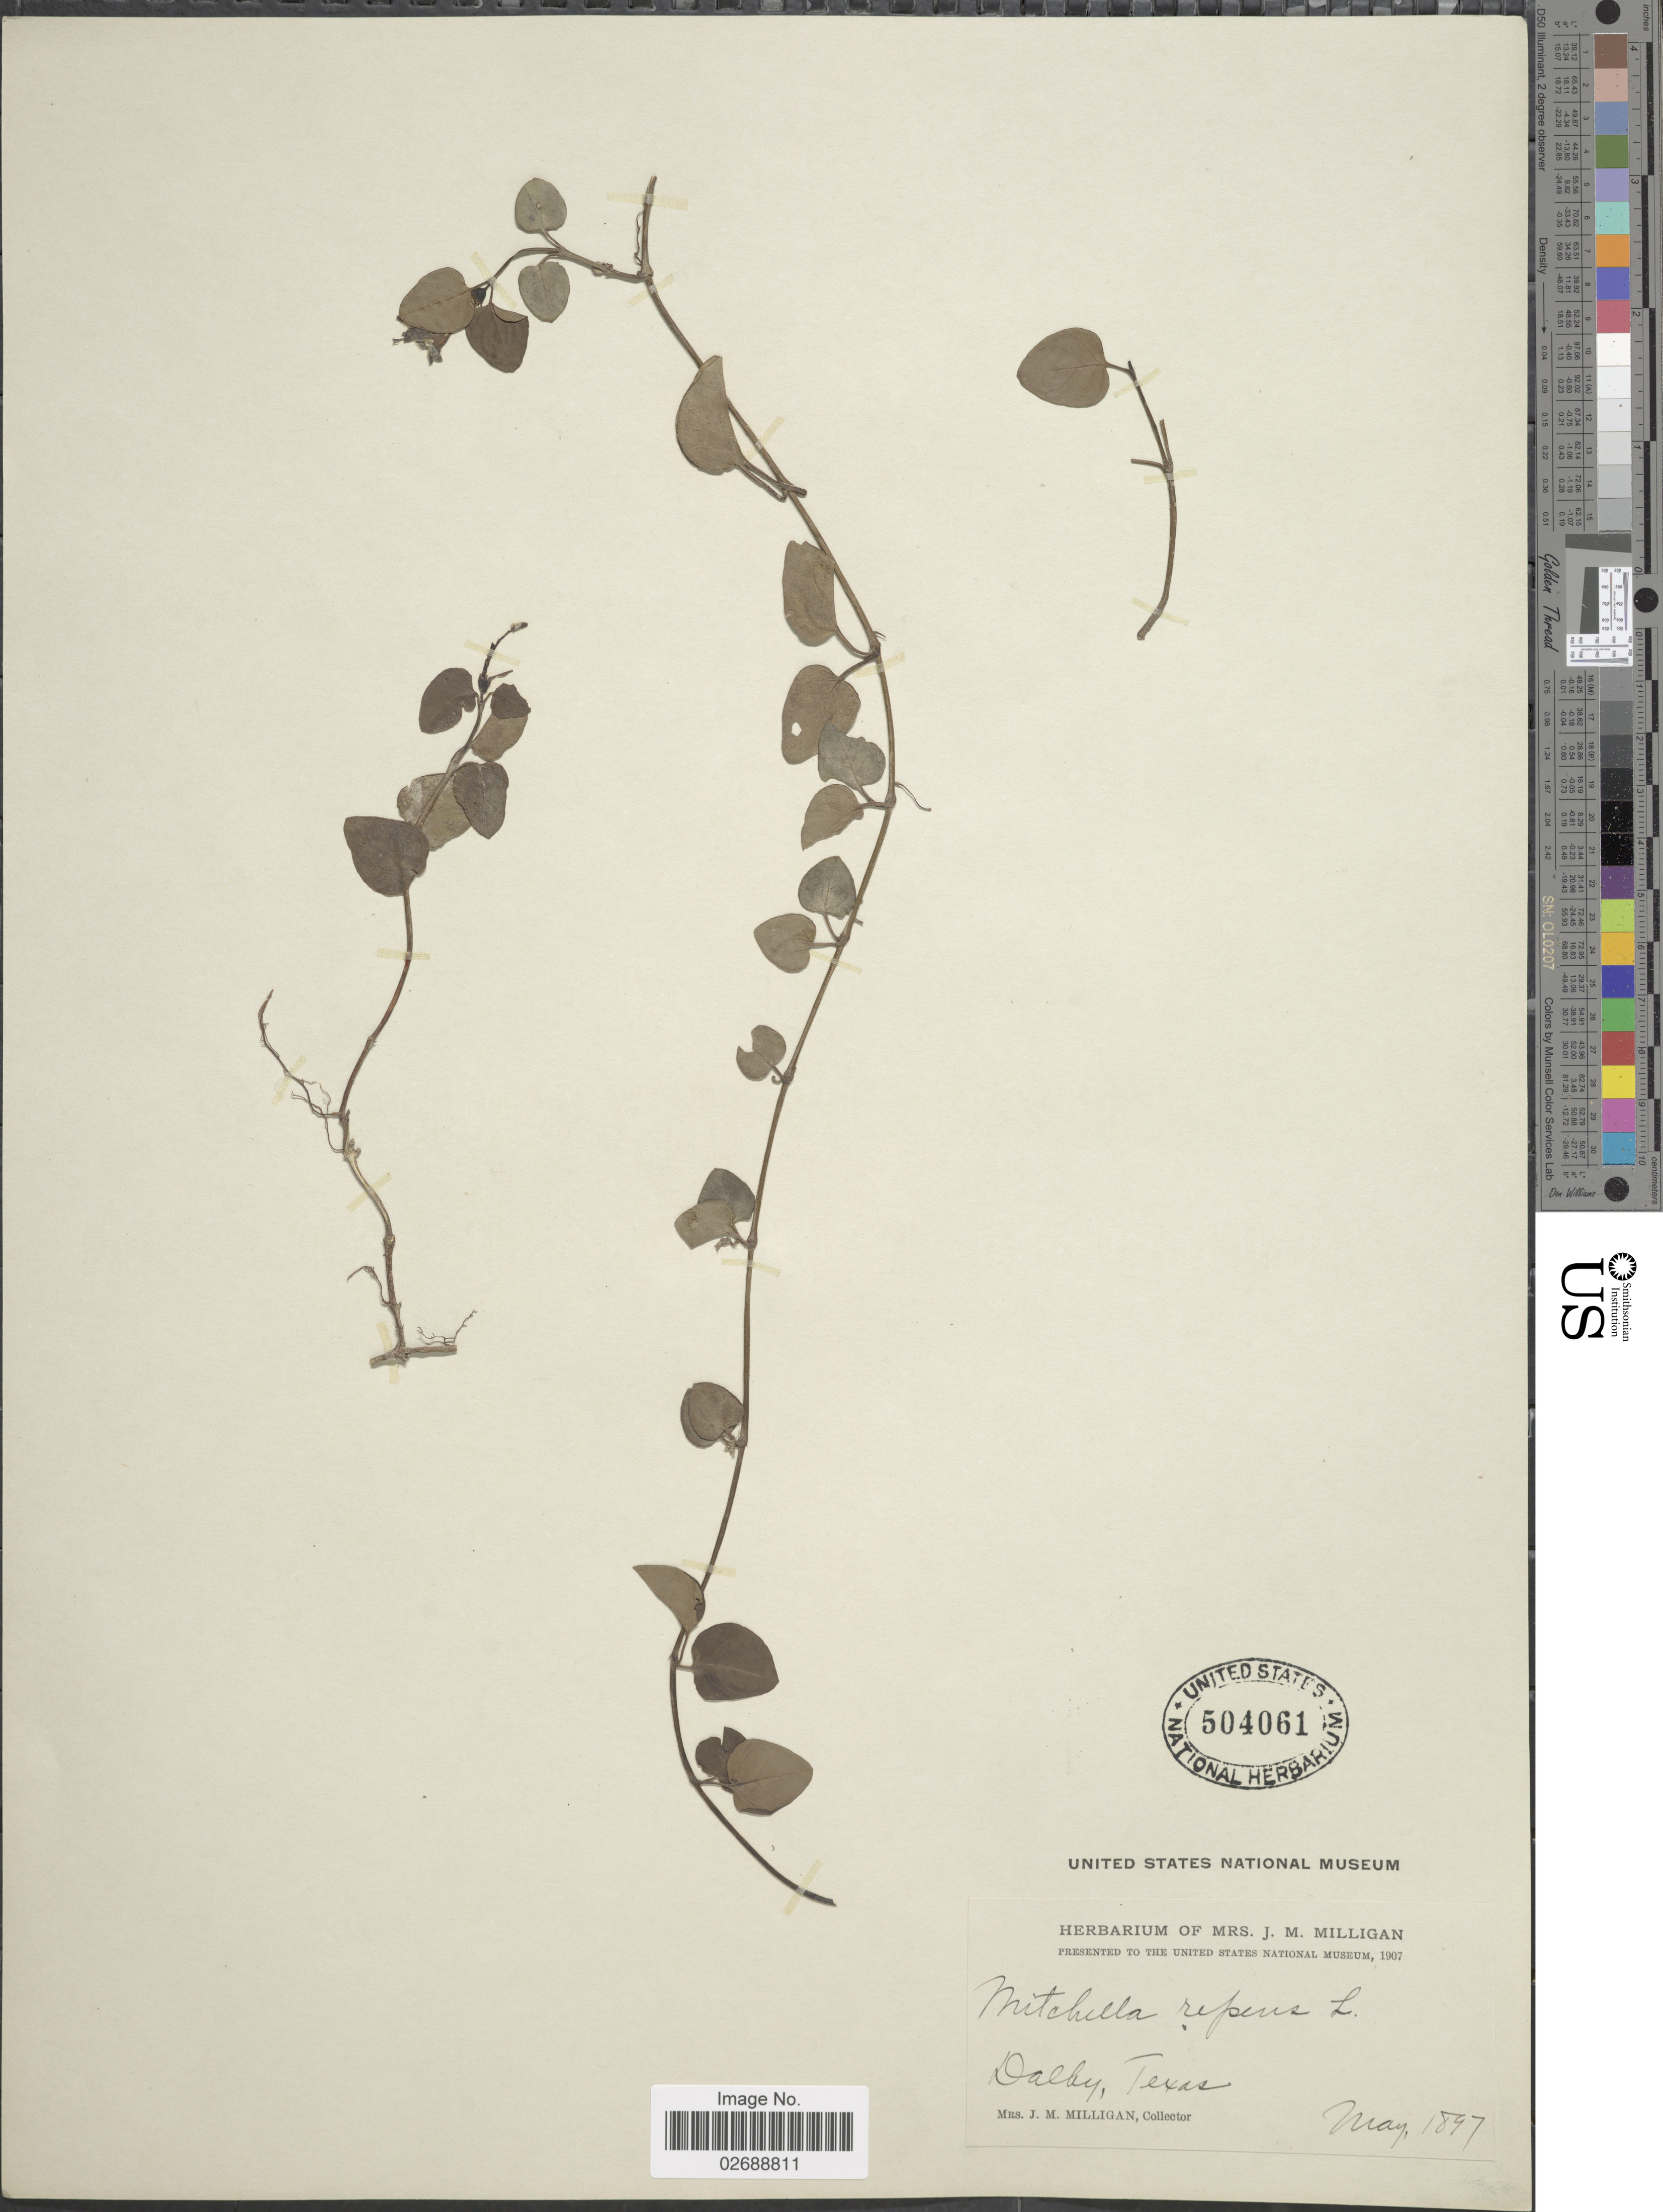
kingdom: Plantae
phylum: Tracheophyta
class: Magnoliopsida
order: Gentianales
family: Rubiaceae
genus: Mitchella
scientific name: Mitchella repens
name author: L.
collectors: J. Milligan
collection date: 1897-05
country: United States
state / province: Texas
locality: Dalby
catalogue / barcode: US 504061